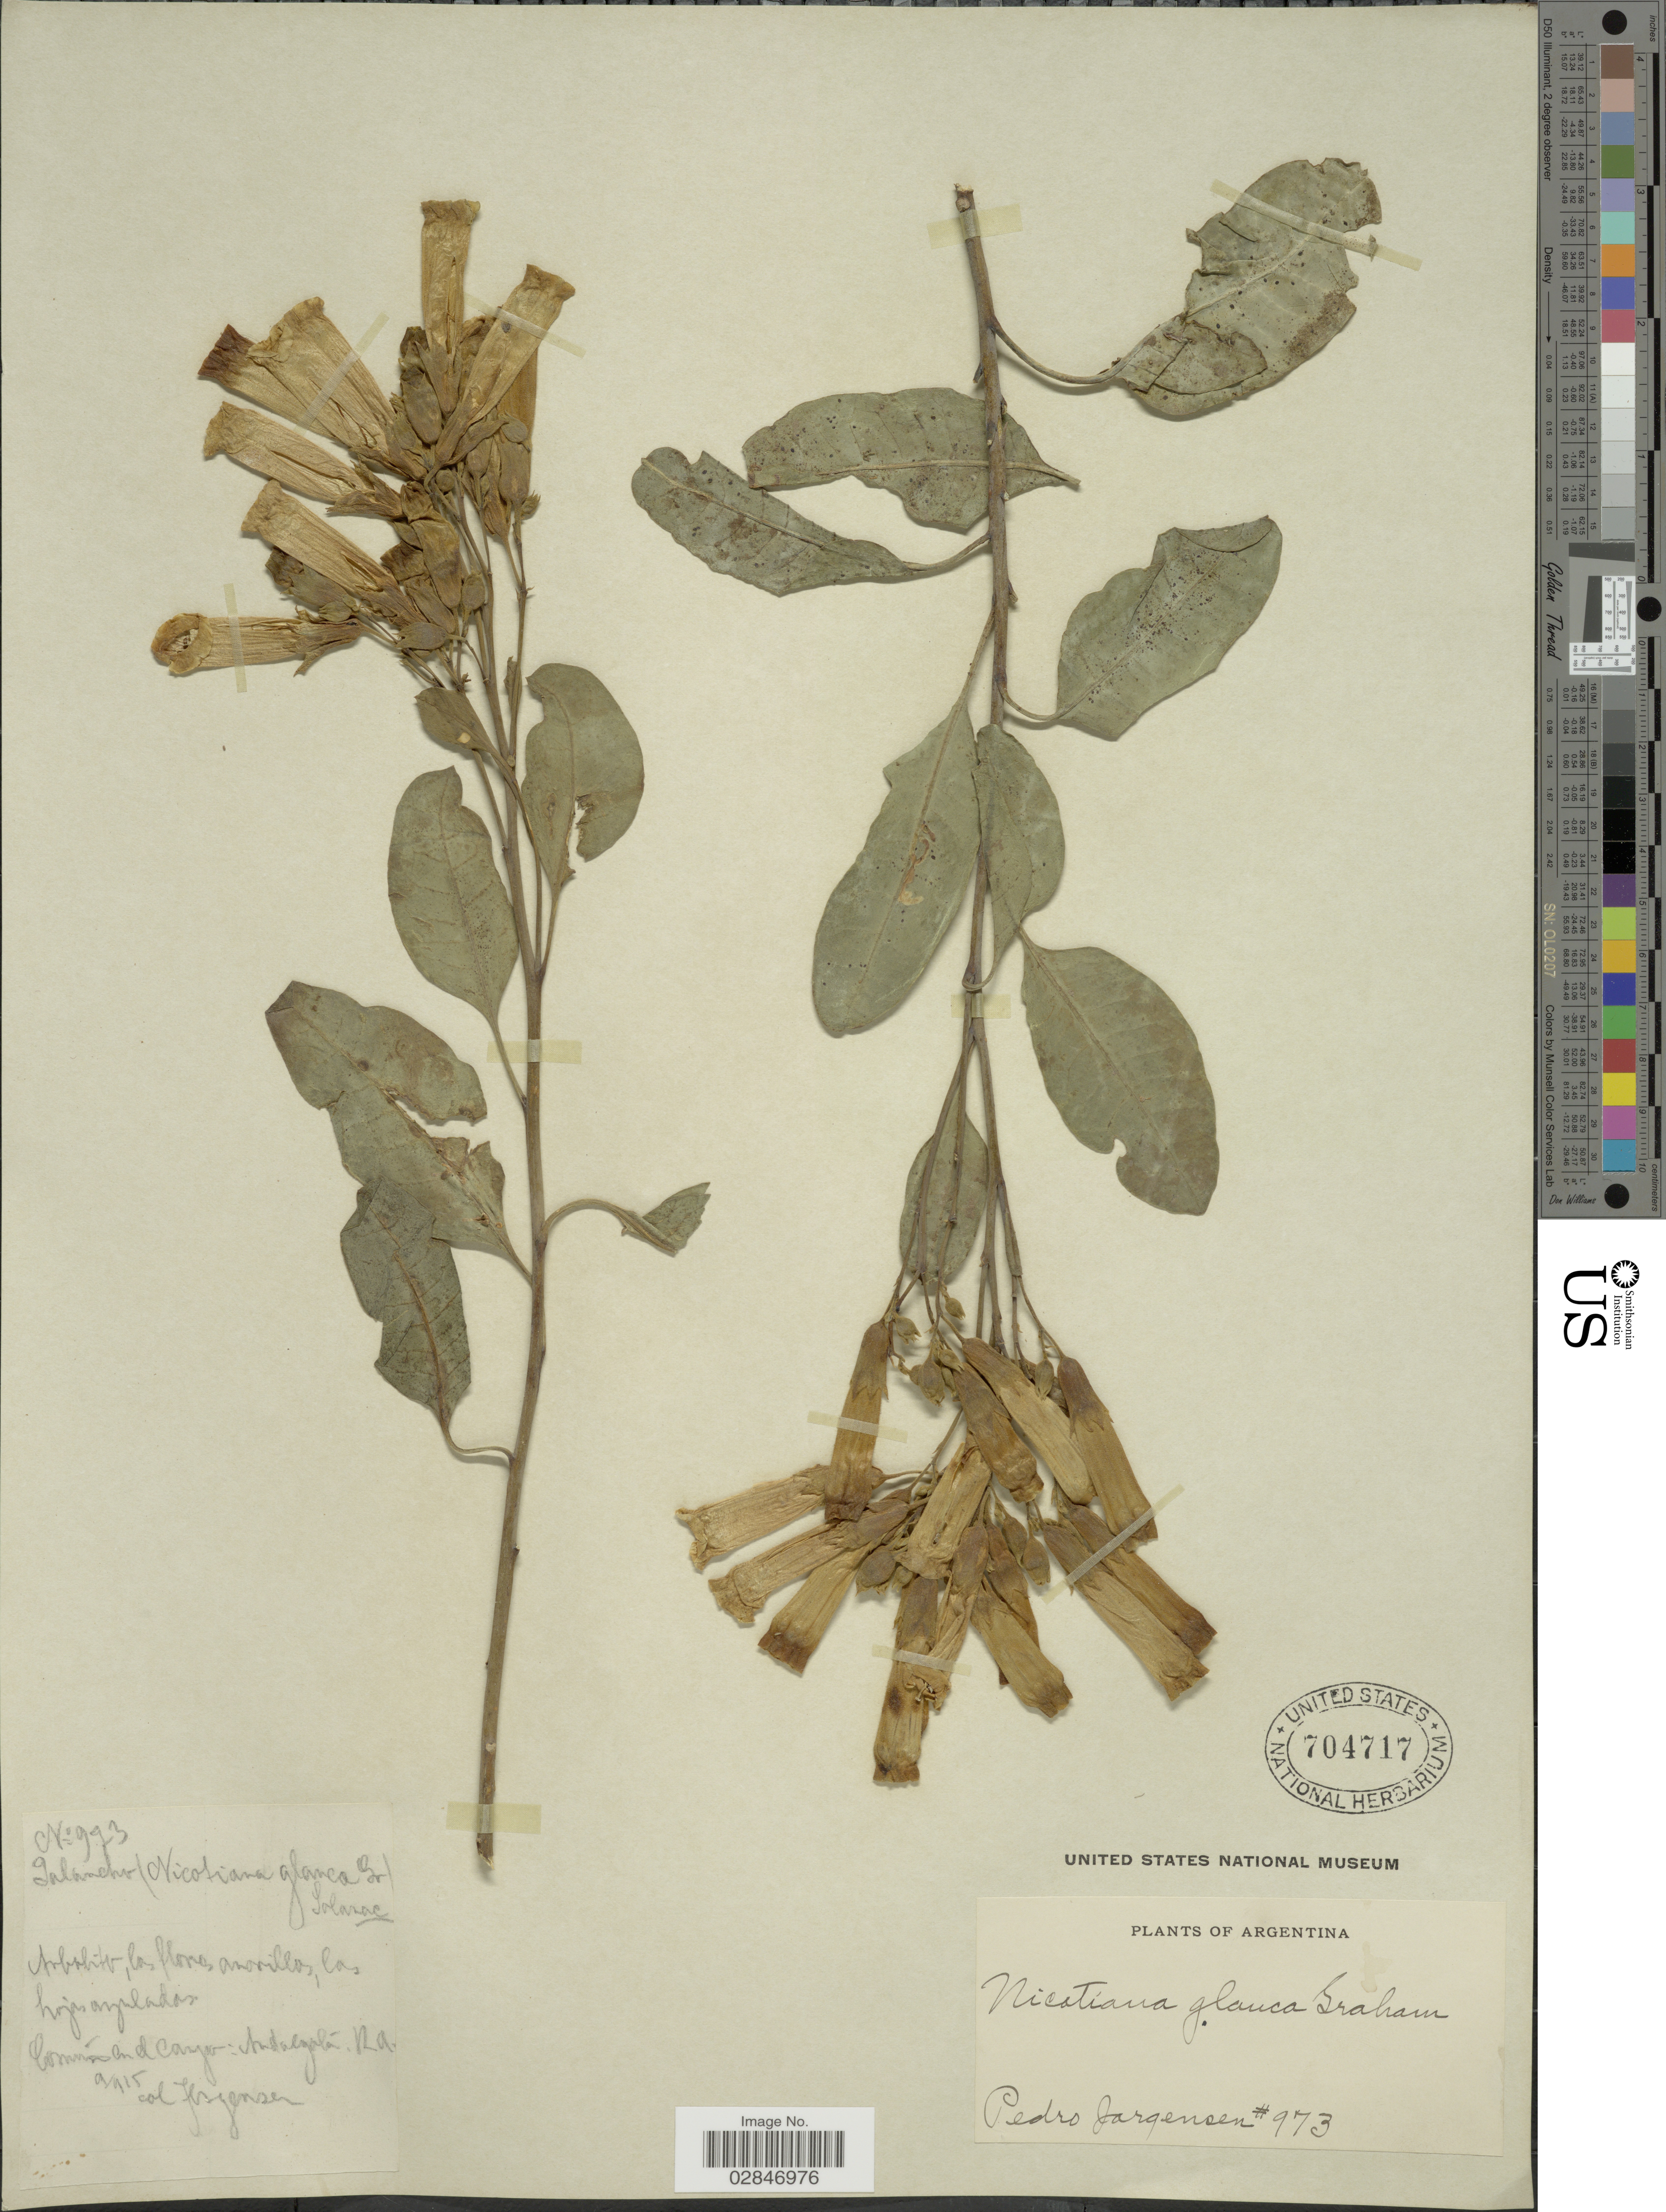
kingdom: Plantae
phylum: Tracheophyta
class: Magnoliopsida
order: Solanales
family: Solanaceae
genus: Nicotiana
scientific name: Nicotiana glauca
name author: Graham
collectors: P. Jörgensen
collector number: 973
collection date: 1915-09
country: Argentina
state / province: Catamarca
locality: Común en el Cayo: Andalgalá, R. A.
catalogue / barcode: US 704717